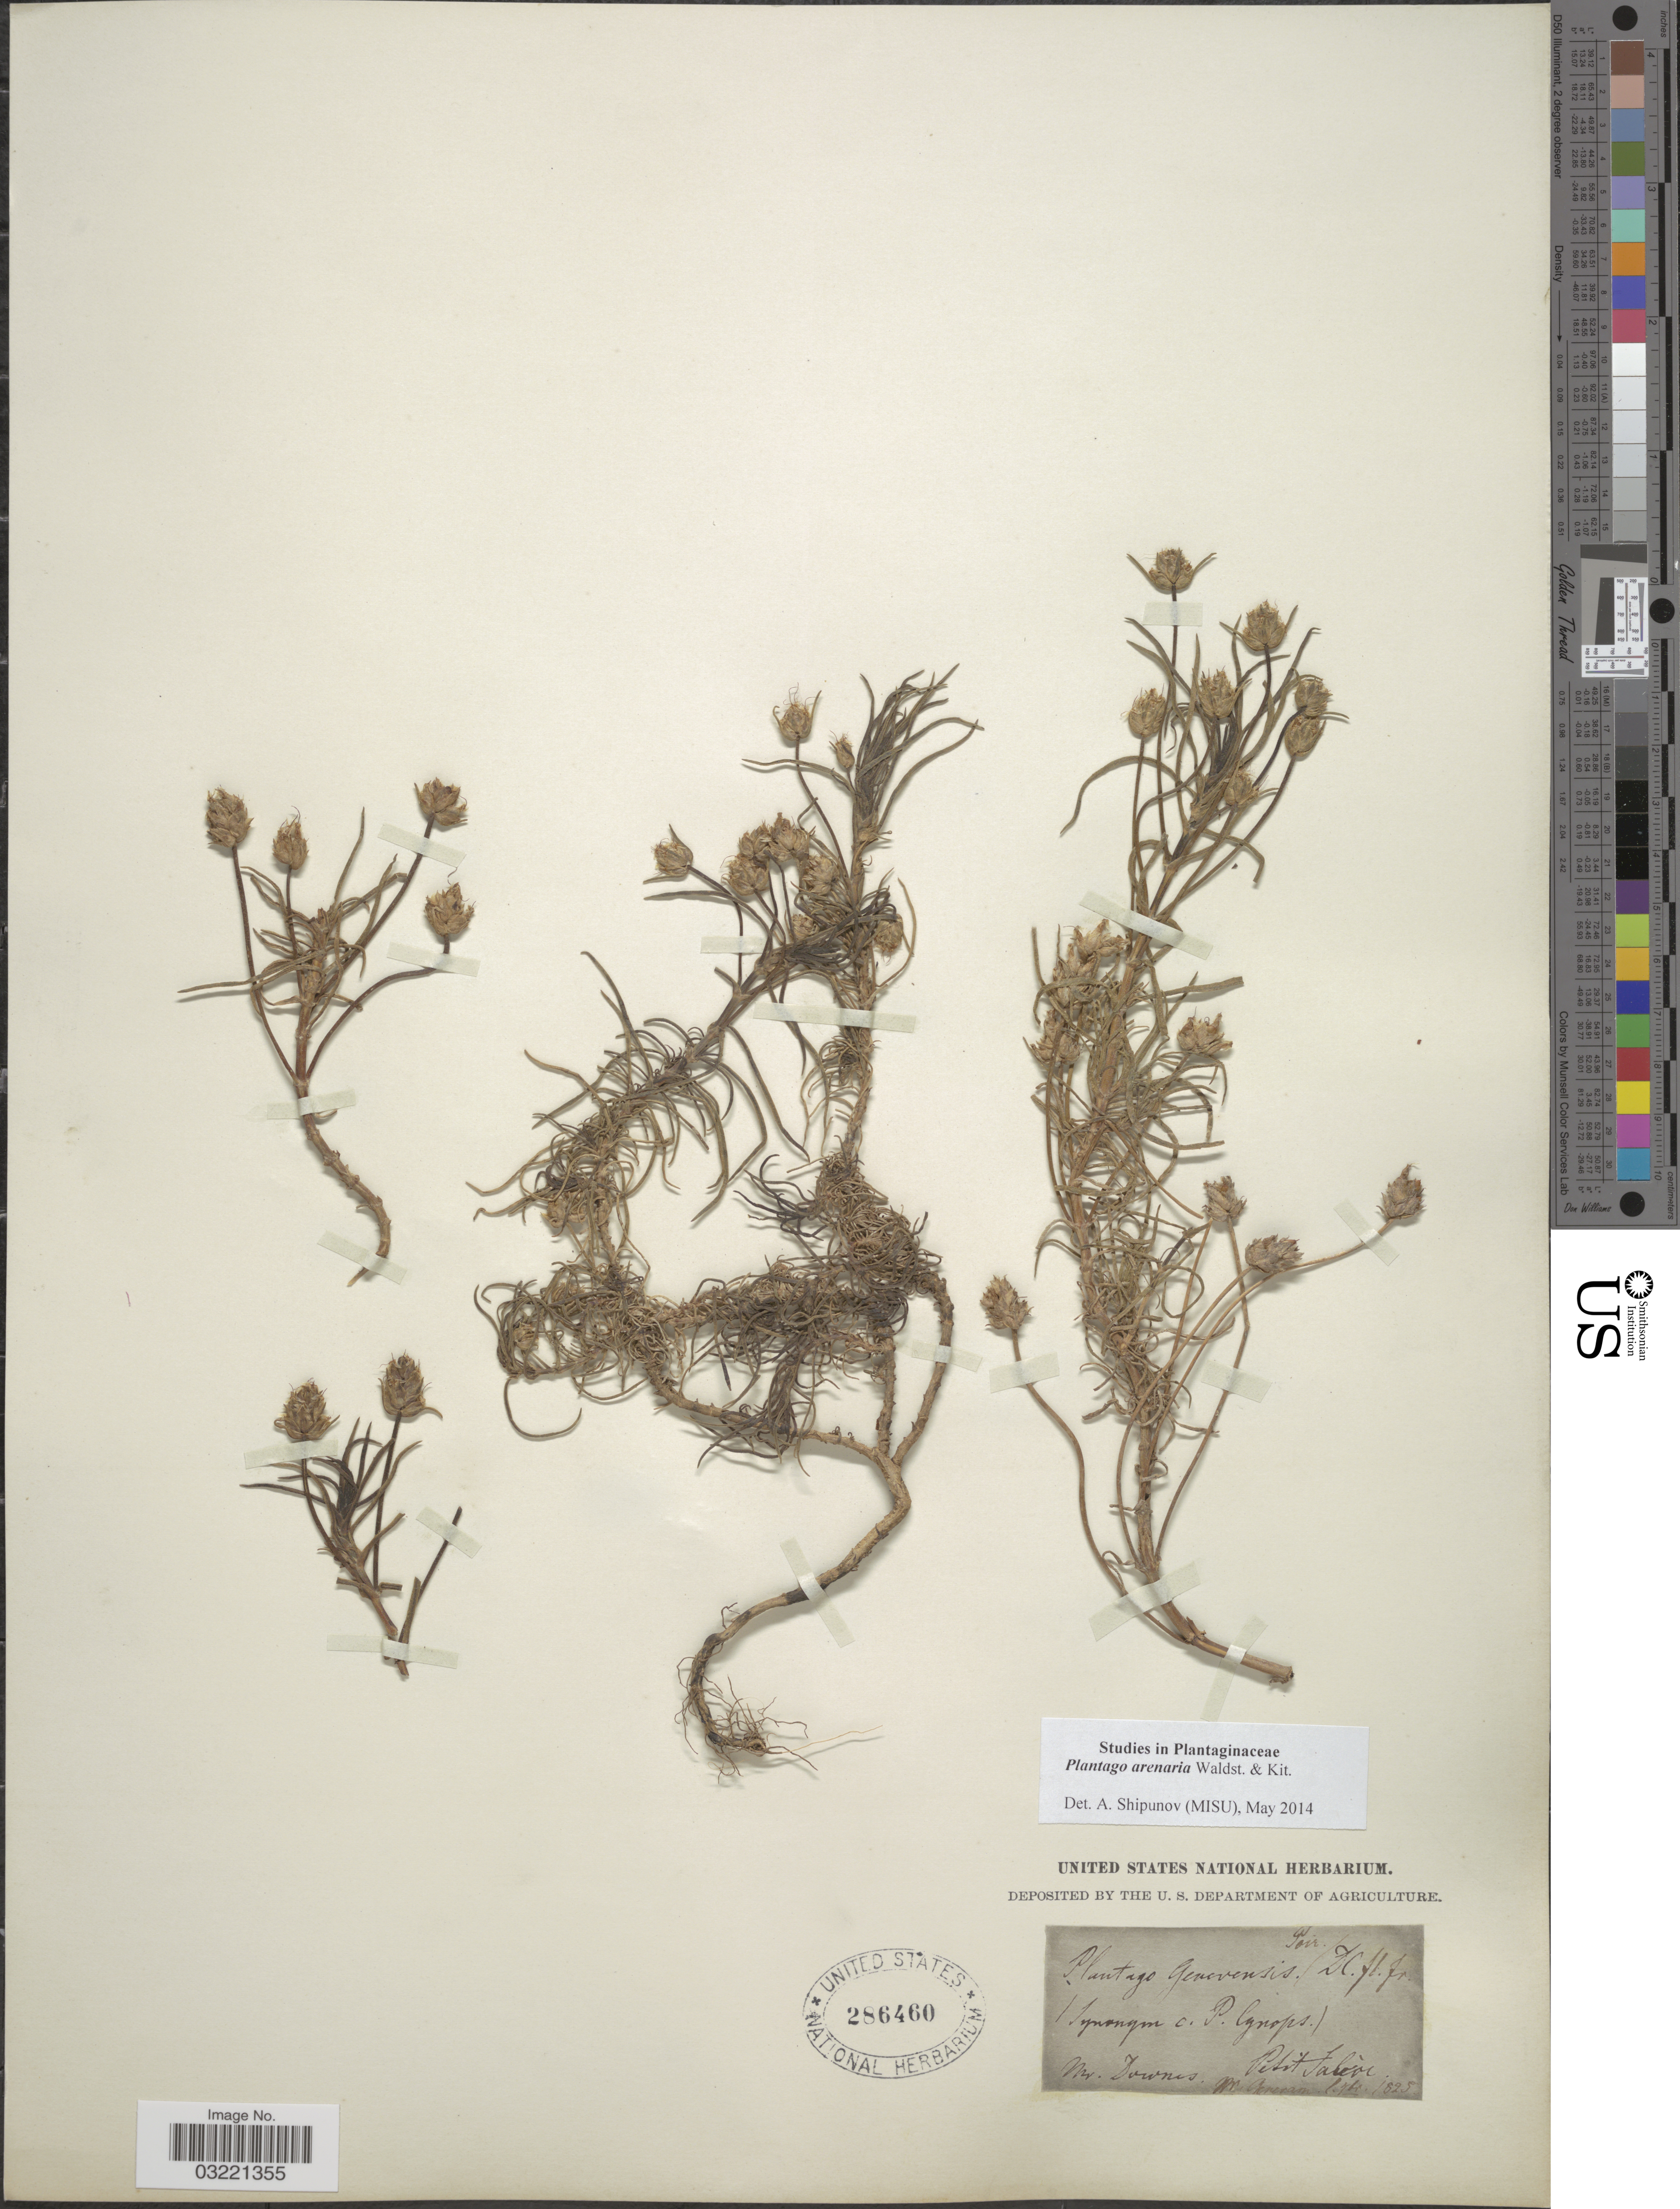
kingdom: Plantae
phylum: Tracheophyta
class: Magnoliopsida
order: Lamiales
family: Plantaginaceae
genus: Plantago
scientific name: Plantago arenaria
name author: Waldst. & Kit.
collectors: Mr. Downes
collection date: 1825-09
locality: Petit Jabier. [interpreted]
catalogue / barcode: US 286460